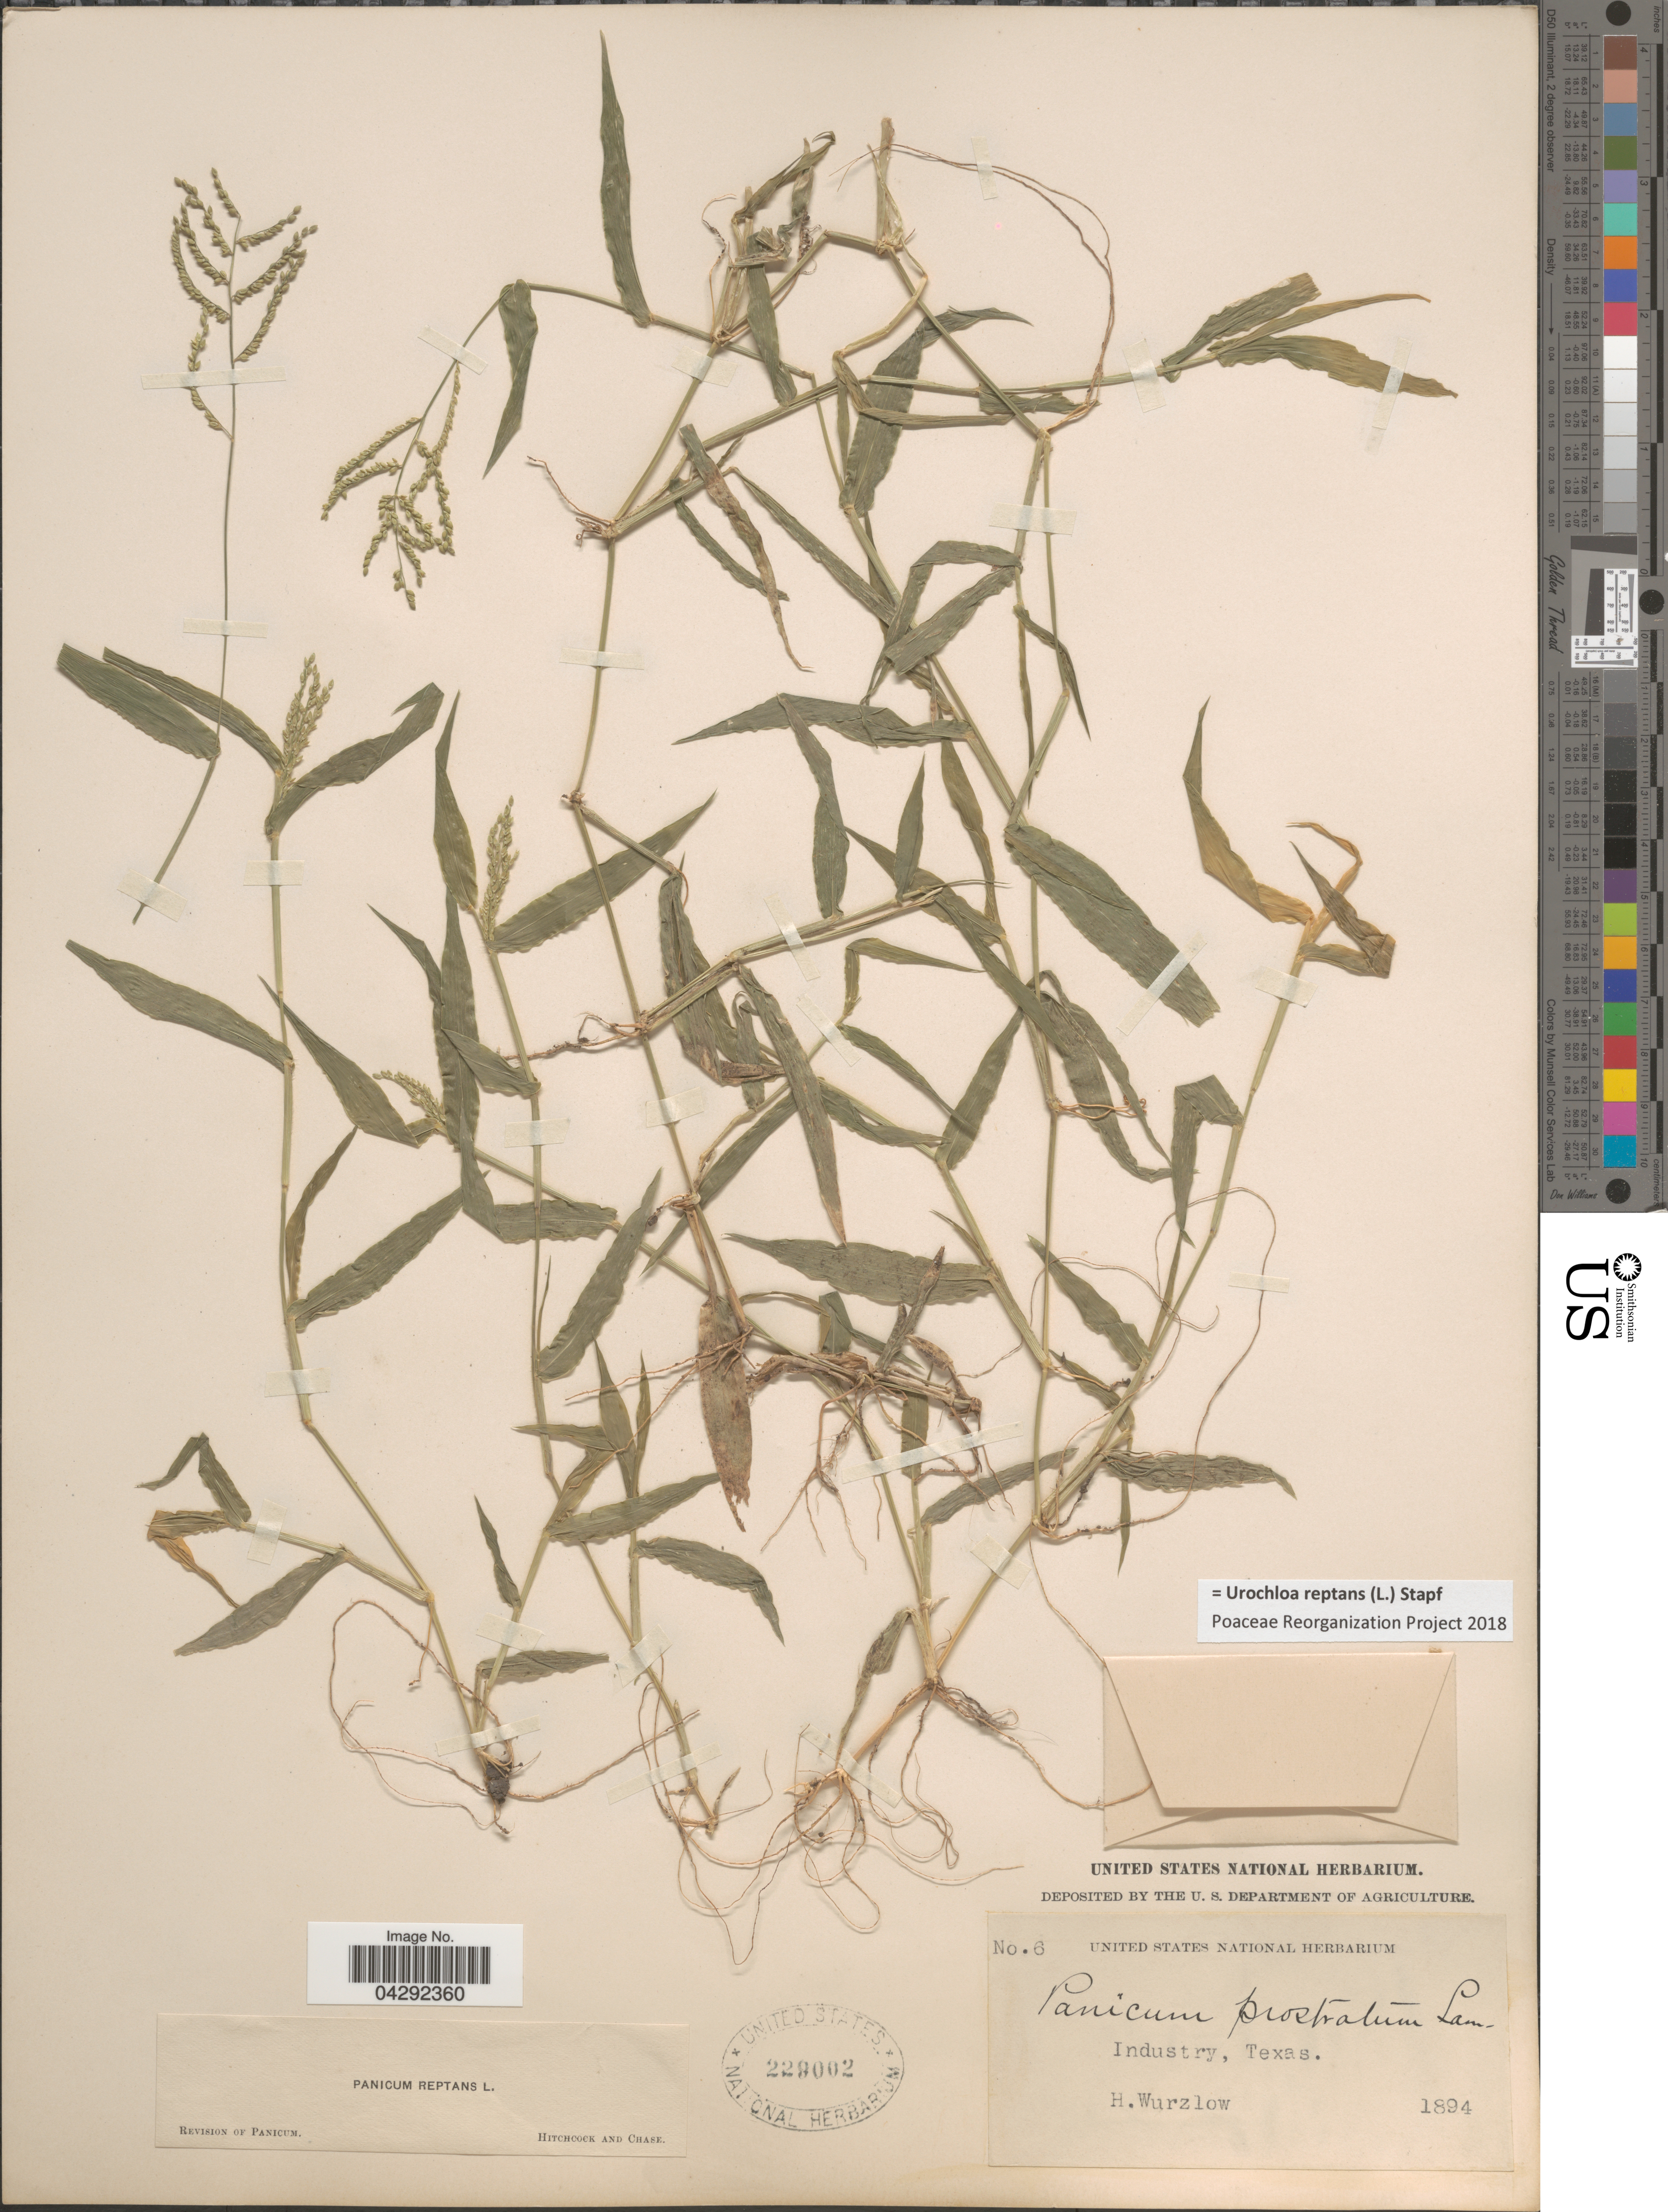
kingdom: Plantae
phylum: Tracheophyta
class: Liliopsida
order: Poales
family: Poaceae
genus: Urochloa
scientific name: Urochloa reptans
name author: (L.) Stapf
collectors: H. Wurzlow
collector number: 6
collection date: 1894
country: United States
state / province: Texas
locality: Industry.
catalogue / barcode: US 228002